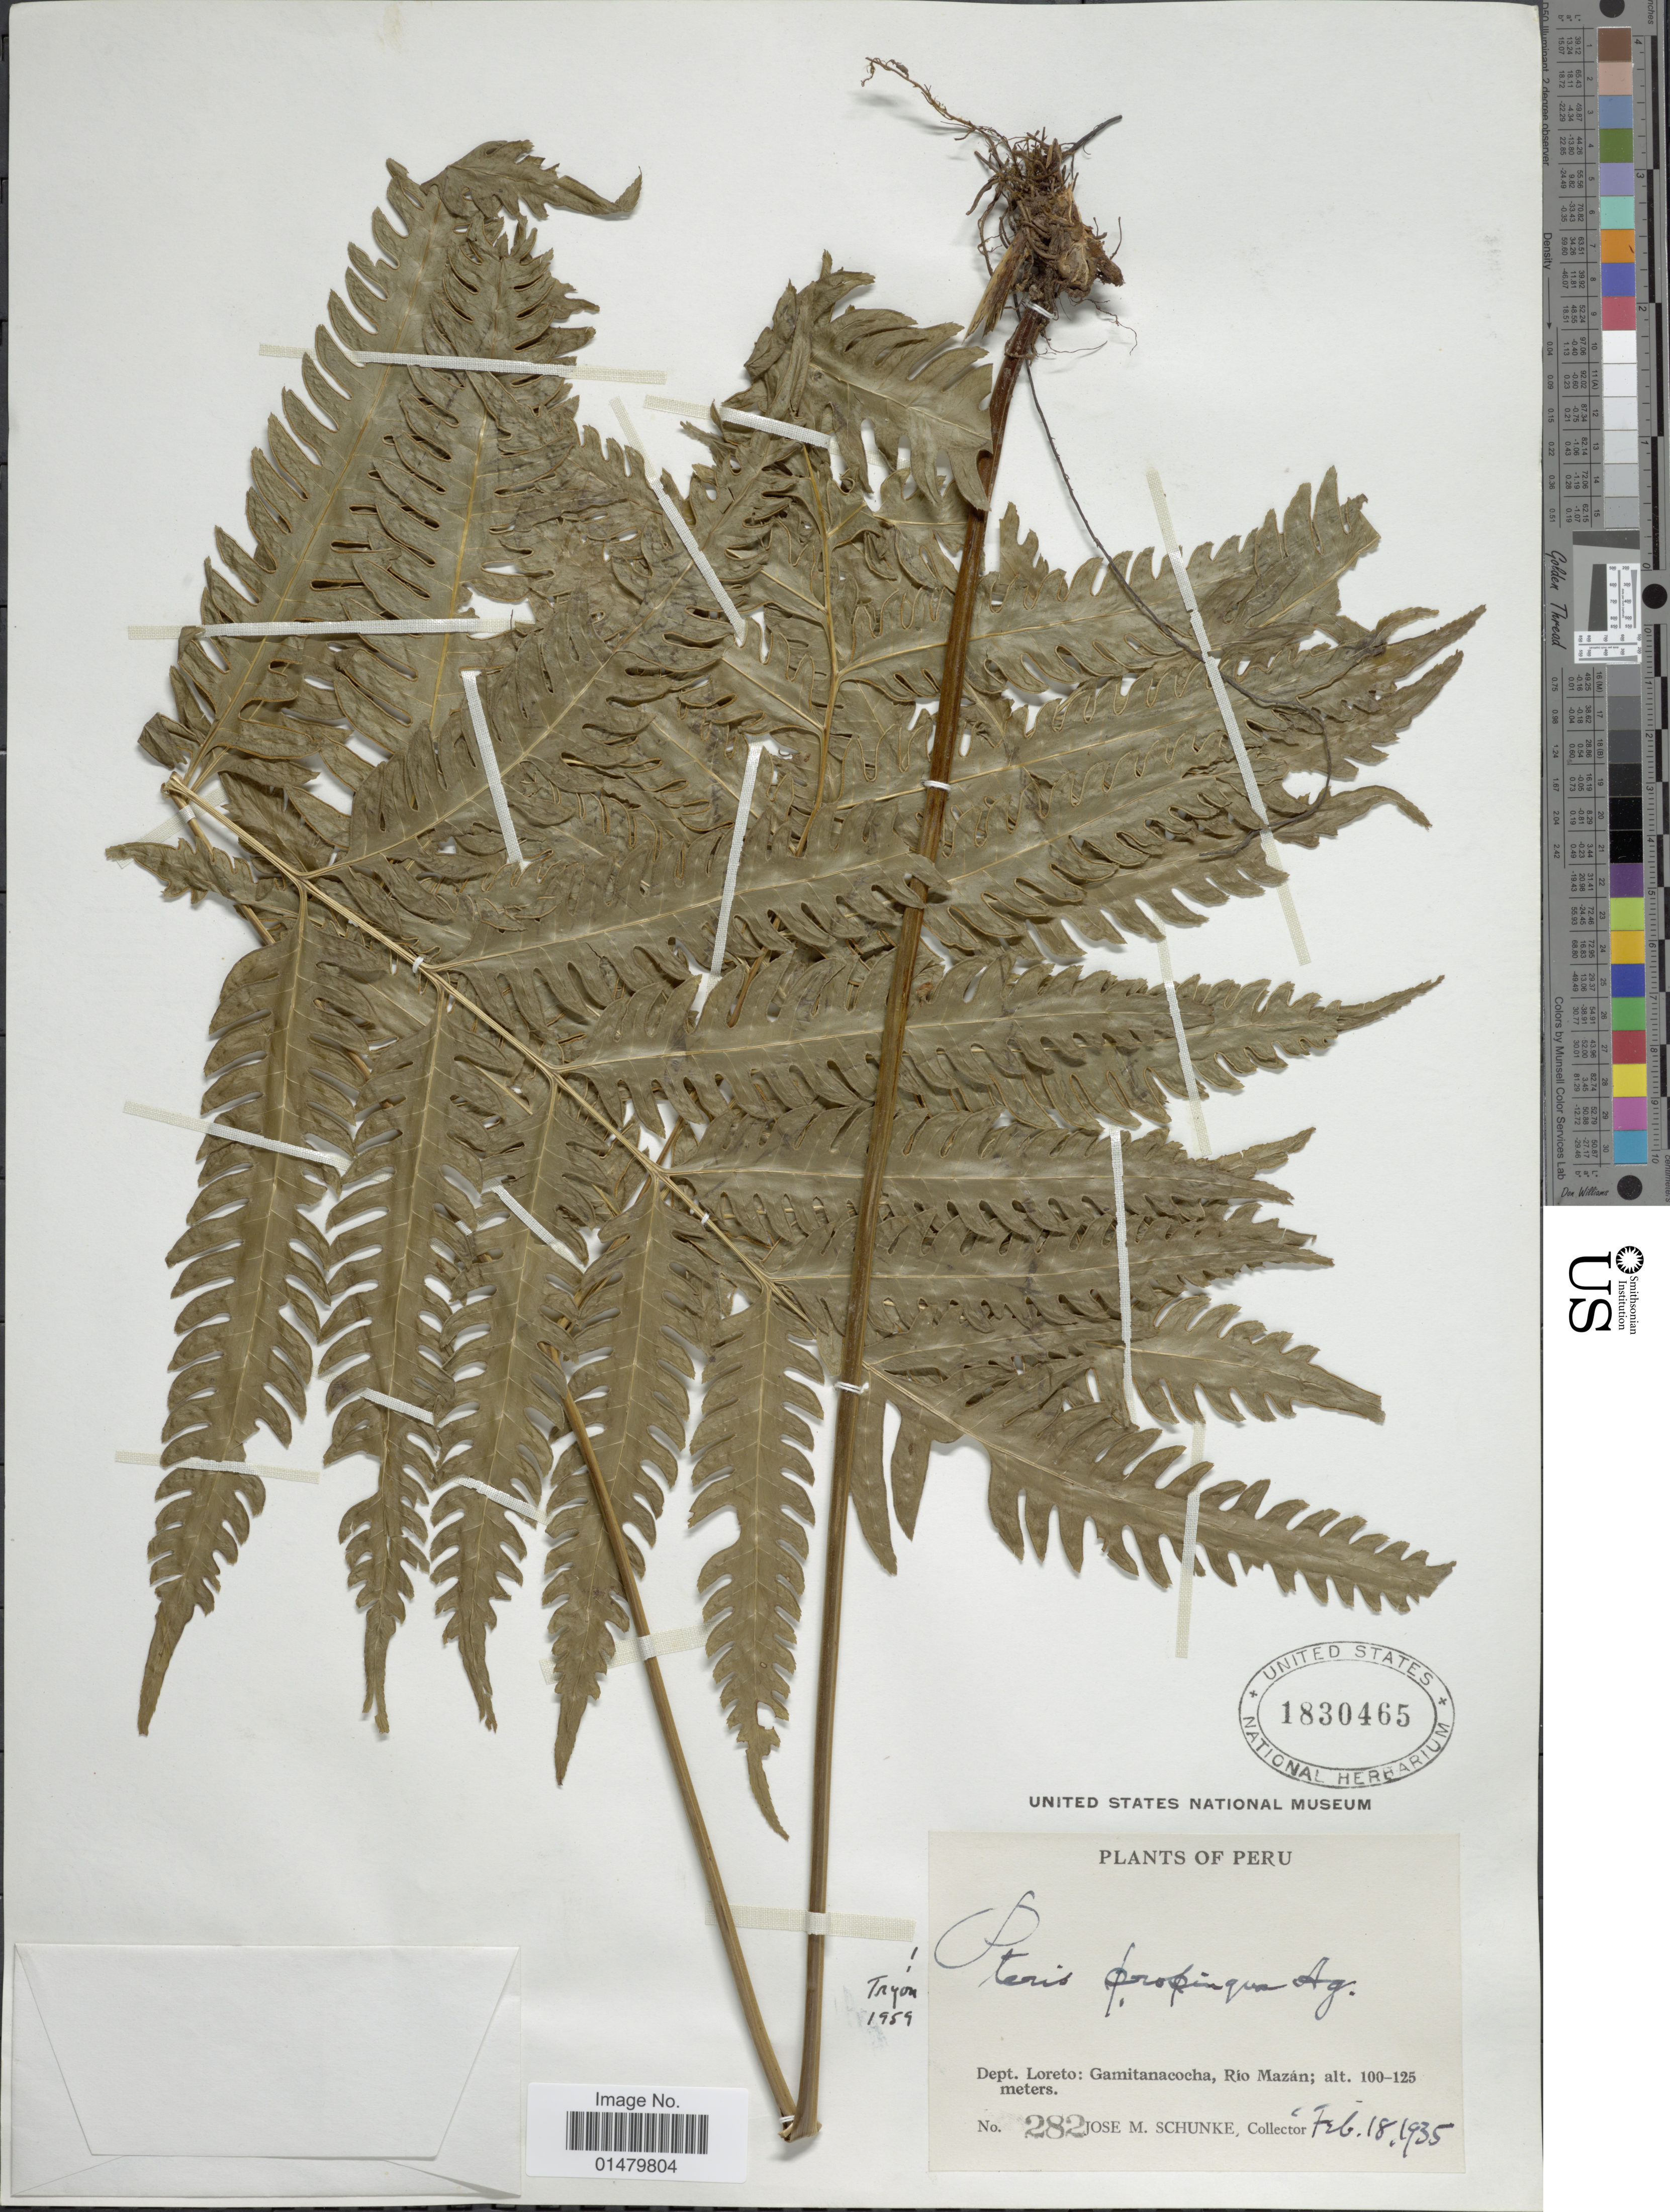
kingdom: Plantae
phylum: Tracheophyta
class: Polypodiopsida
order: Polypodiales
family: Pteridaceae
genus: Pteris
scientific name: Pteris propinqua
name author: J. Agardh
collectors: J. M. Schunke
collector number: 282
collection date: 1935-02-18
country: Peru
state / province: Loreto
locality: Dept. Loreto: Gamitanacocha, Rio Mazan.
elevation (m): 100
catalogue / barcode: US 1830465